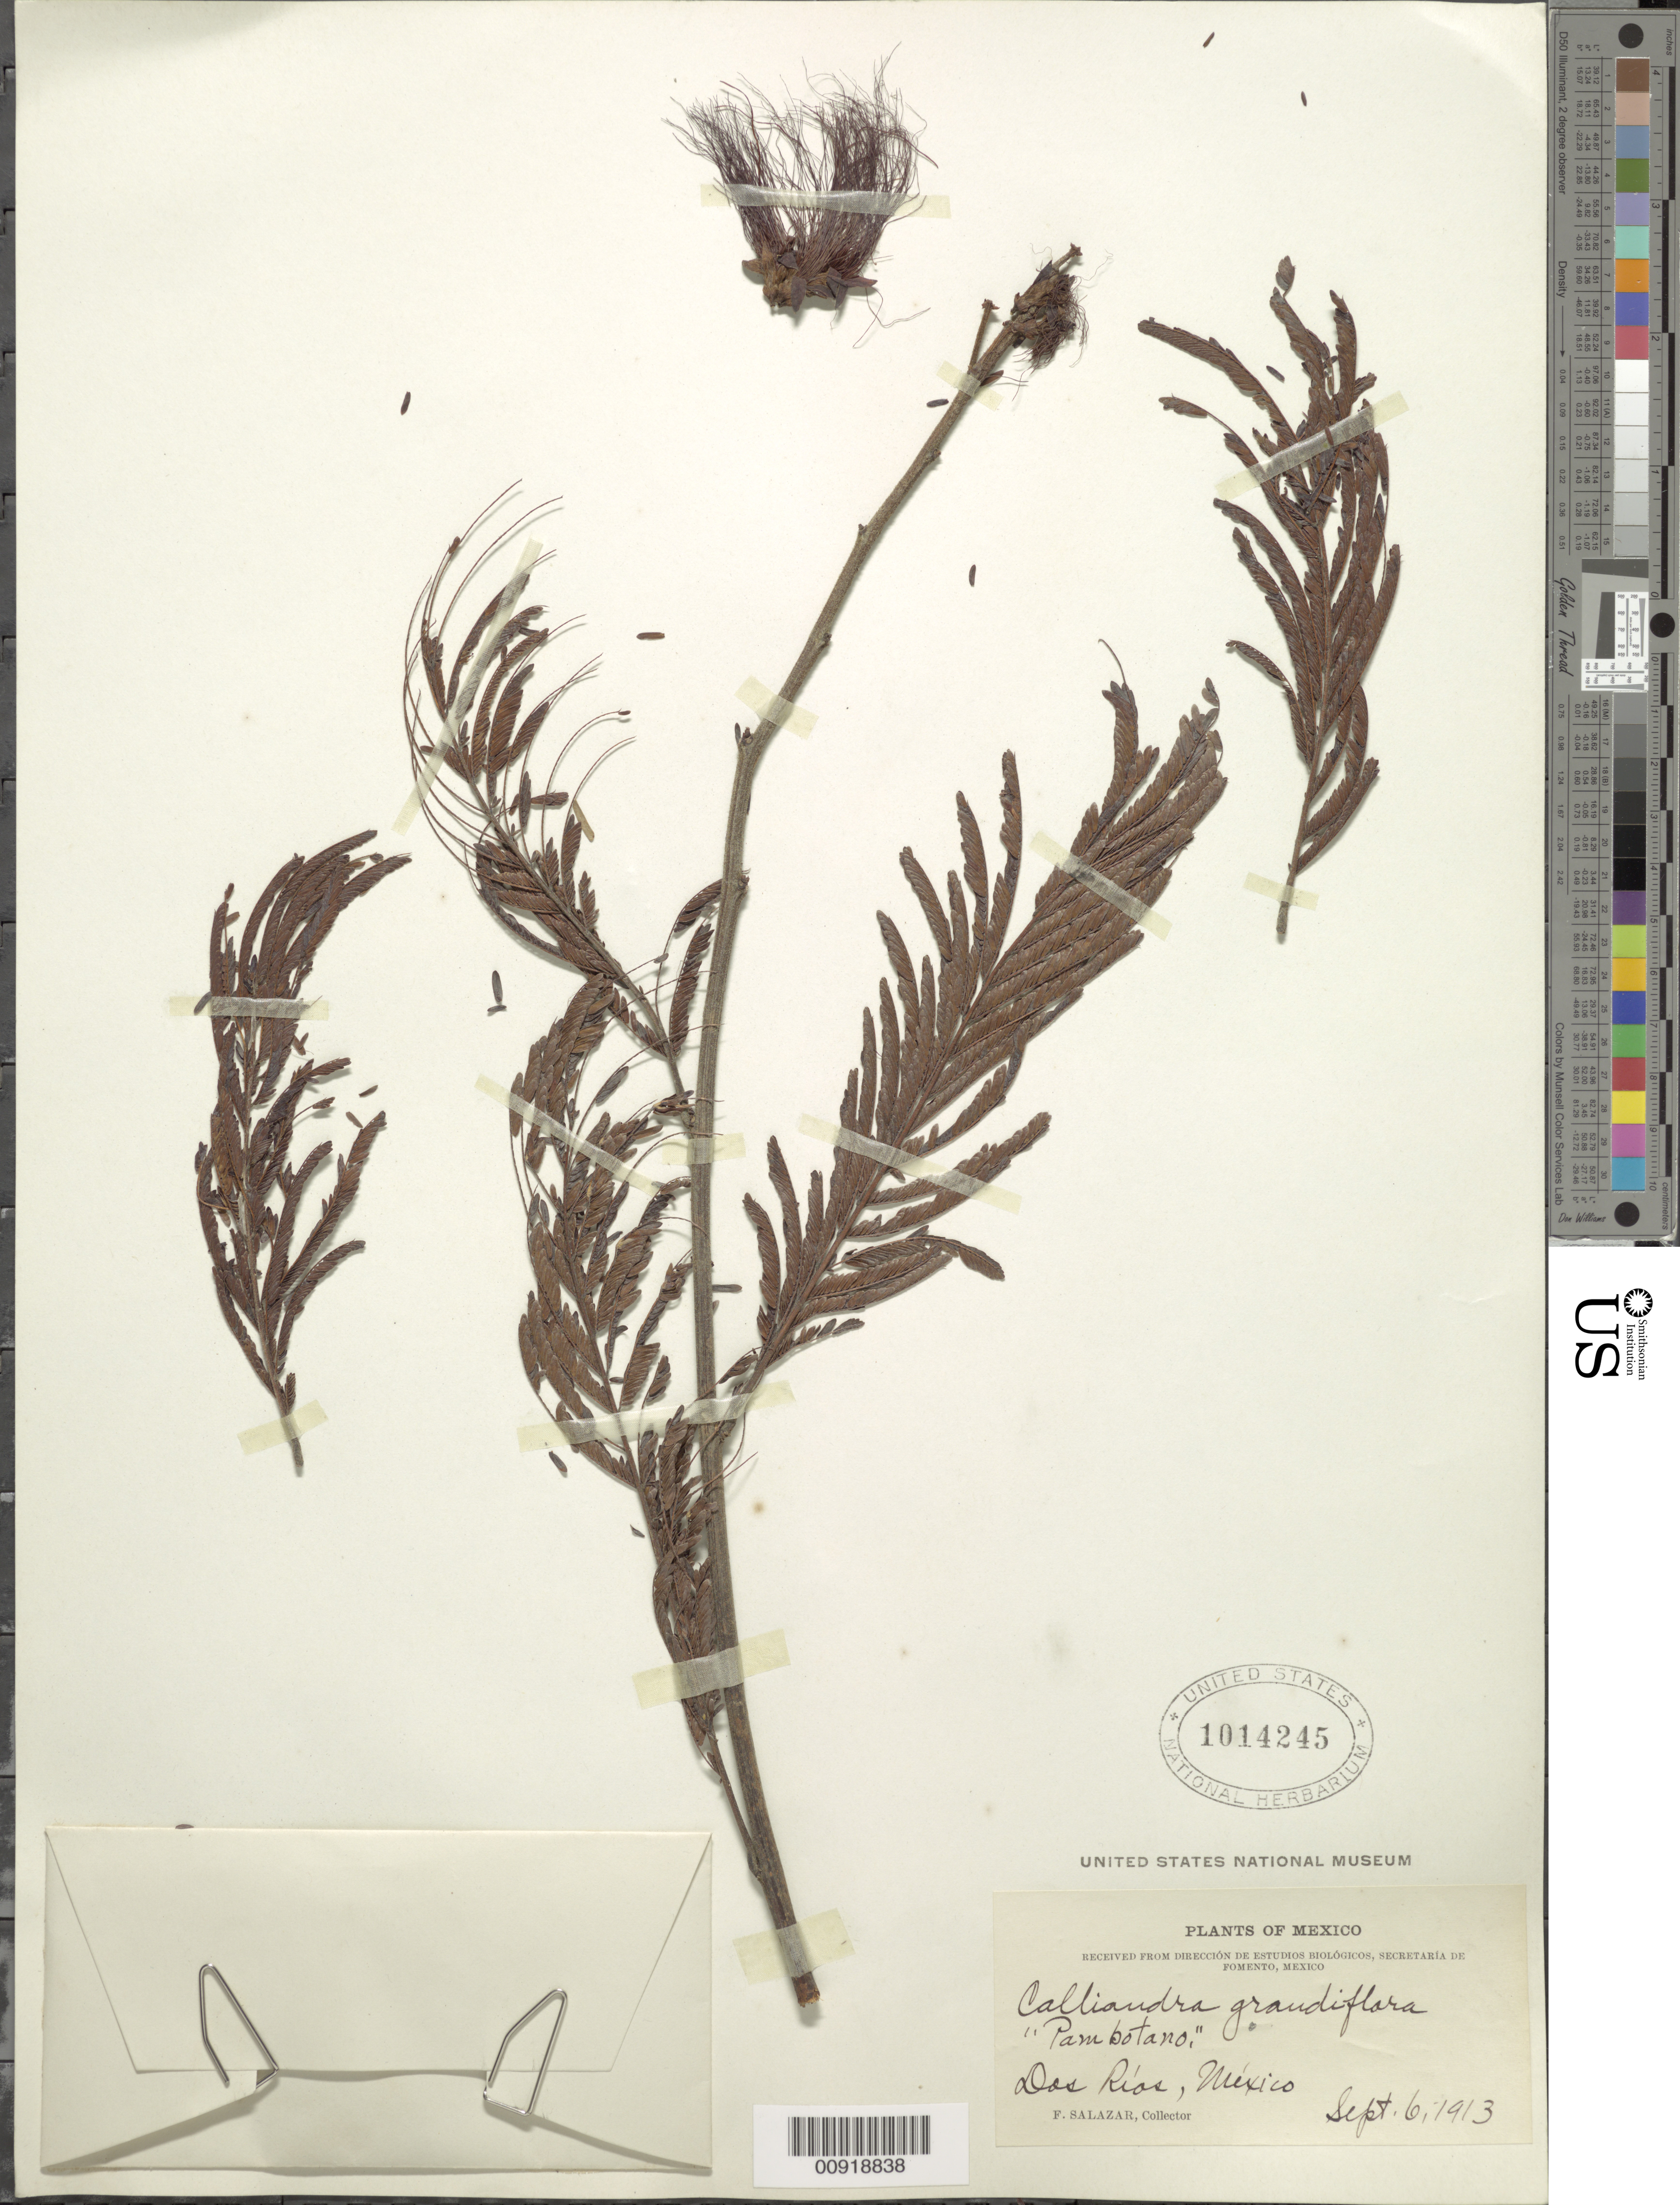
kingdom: Plantae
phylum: Tracheophyta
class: Magnoliopsida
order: Fabales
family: Fabaceae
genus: Calliandra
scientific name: Calliandra grandiflora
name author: (L'Hér.) Benth.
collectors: F. Salazar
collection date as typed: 06 Sep 1913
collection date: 1913-09-06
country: Mexico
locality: Dos Ríos.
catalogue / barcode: US 1014245